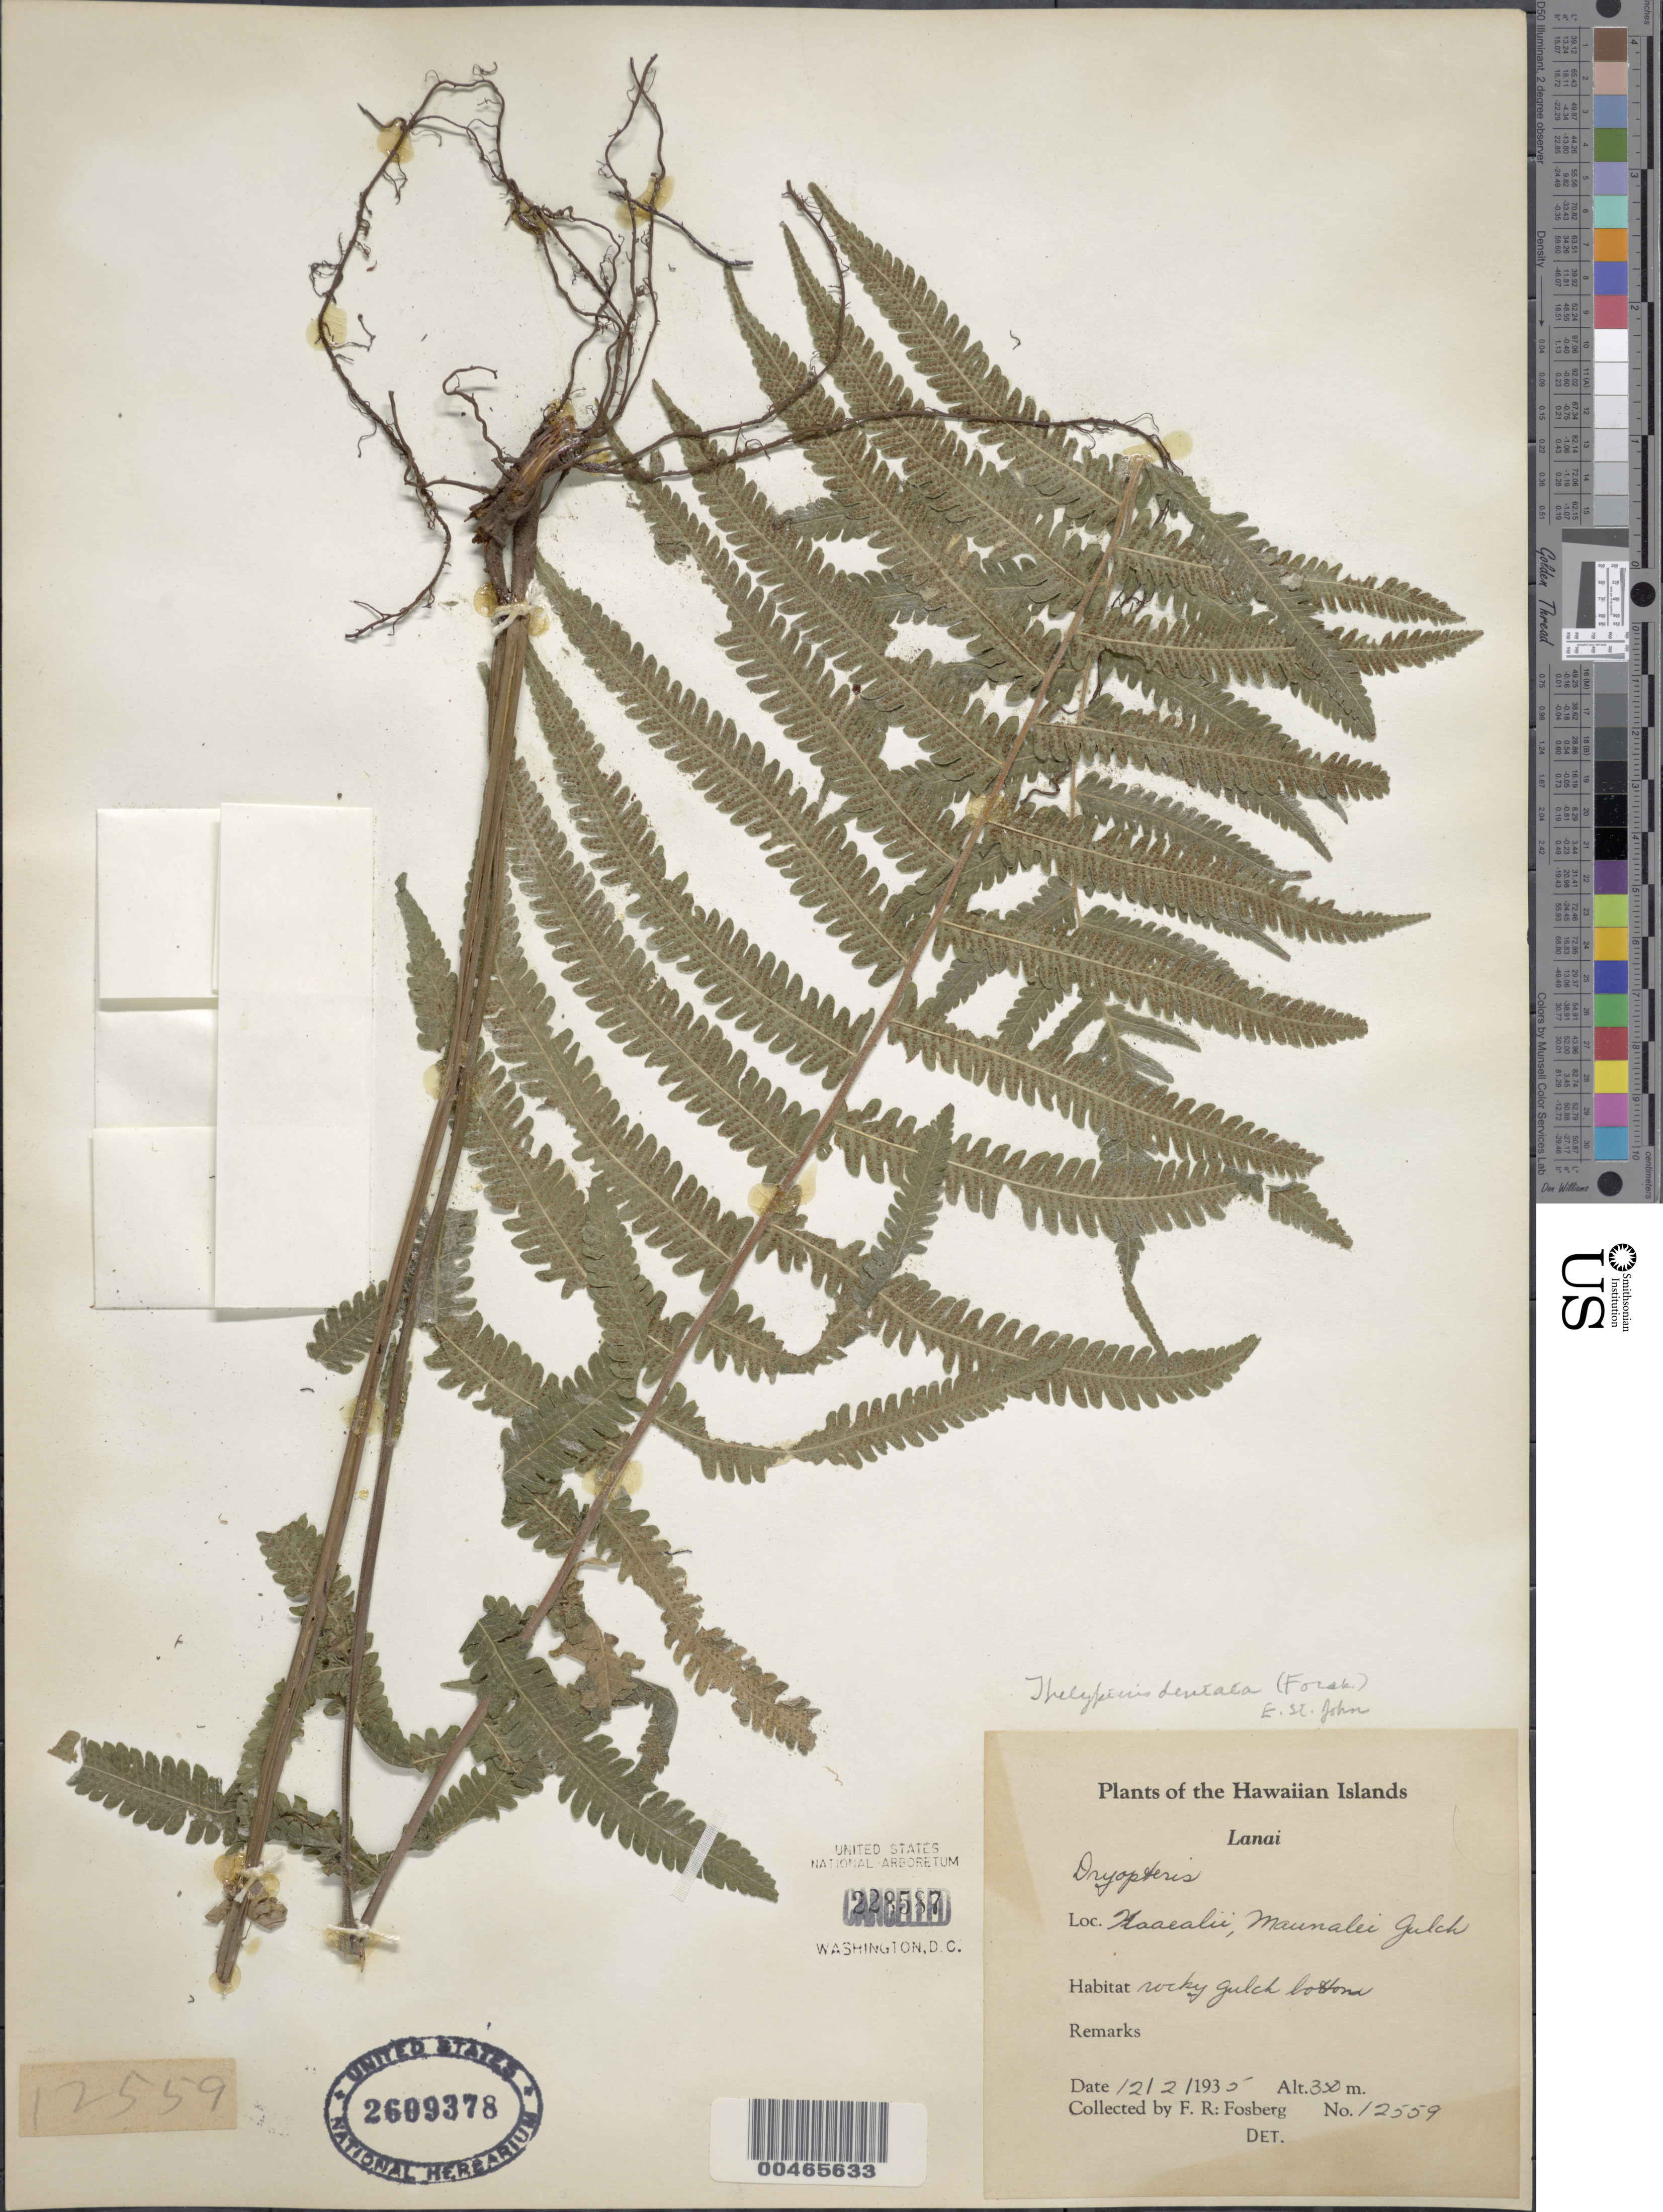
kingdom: Plantae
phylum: Tracheophyta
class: Polypodiopsida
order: Polypodiales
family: Thelypteridaceae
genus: Christella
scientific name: Christella dentata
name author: (Forssk.) Brownsey & Jermy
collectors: F. R. Fosberg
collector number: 12559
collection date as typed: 2 Dec 1935 or 12 Feb 1935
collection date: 1935-02-12 or 1935-12-02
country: United States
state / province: Hawaii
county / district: Maui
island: Lana'i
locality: Kaaealii, Maunalei Gulch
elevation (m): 350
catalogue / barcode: US 2699378